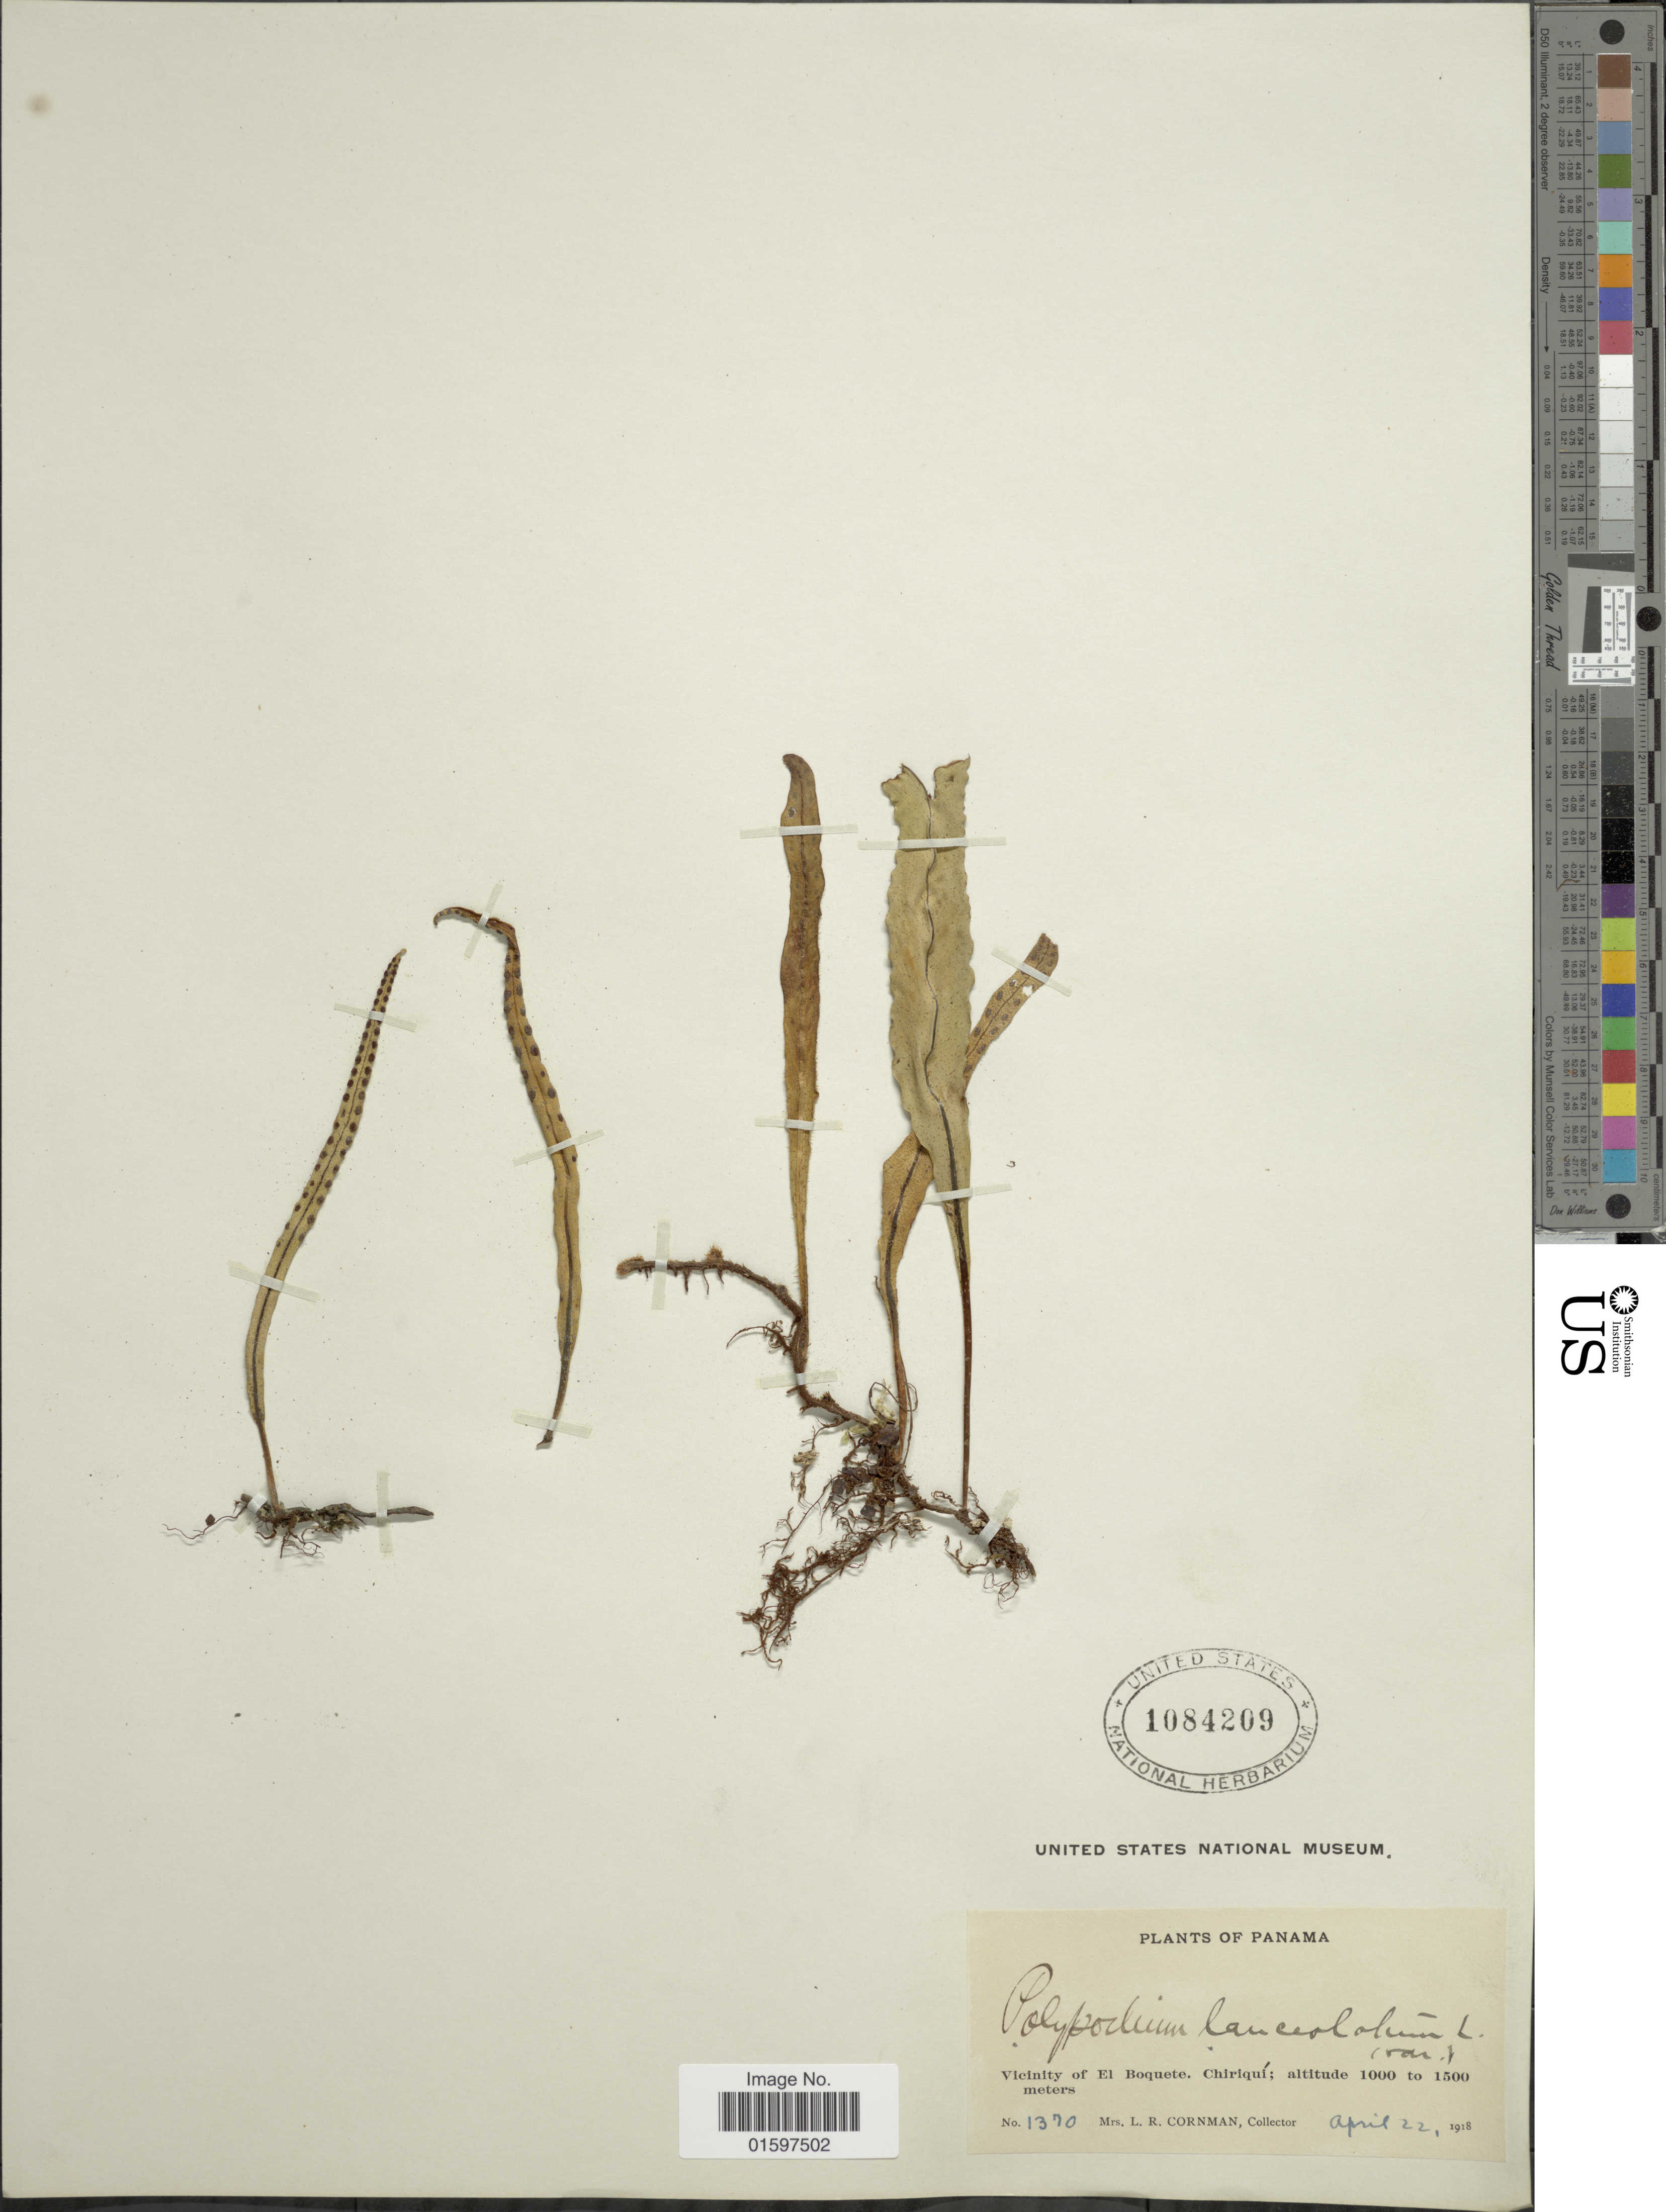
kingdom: Plantae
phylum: Tracheophyta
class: Polypodiopsida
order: Polypodiales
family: Polypodiaceae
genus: Pleopeltis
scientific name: Pleopeltis lanceolata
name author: Kaulf.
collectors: L. Cornman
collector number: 1370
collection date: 1918-04-22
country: Panama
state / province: Chiriqui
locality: Vicinity of El Boquete, Chiriquí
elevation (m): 1000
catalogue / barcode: US 1084209